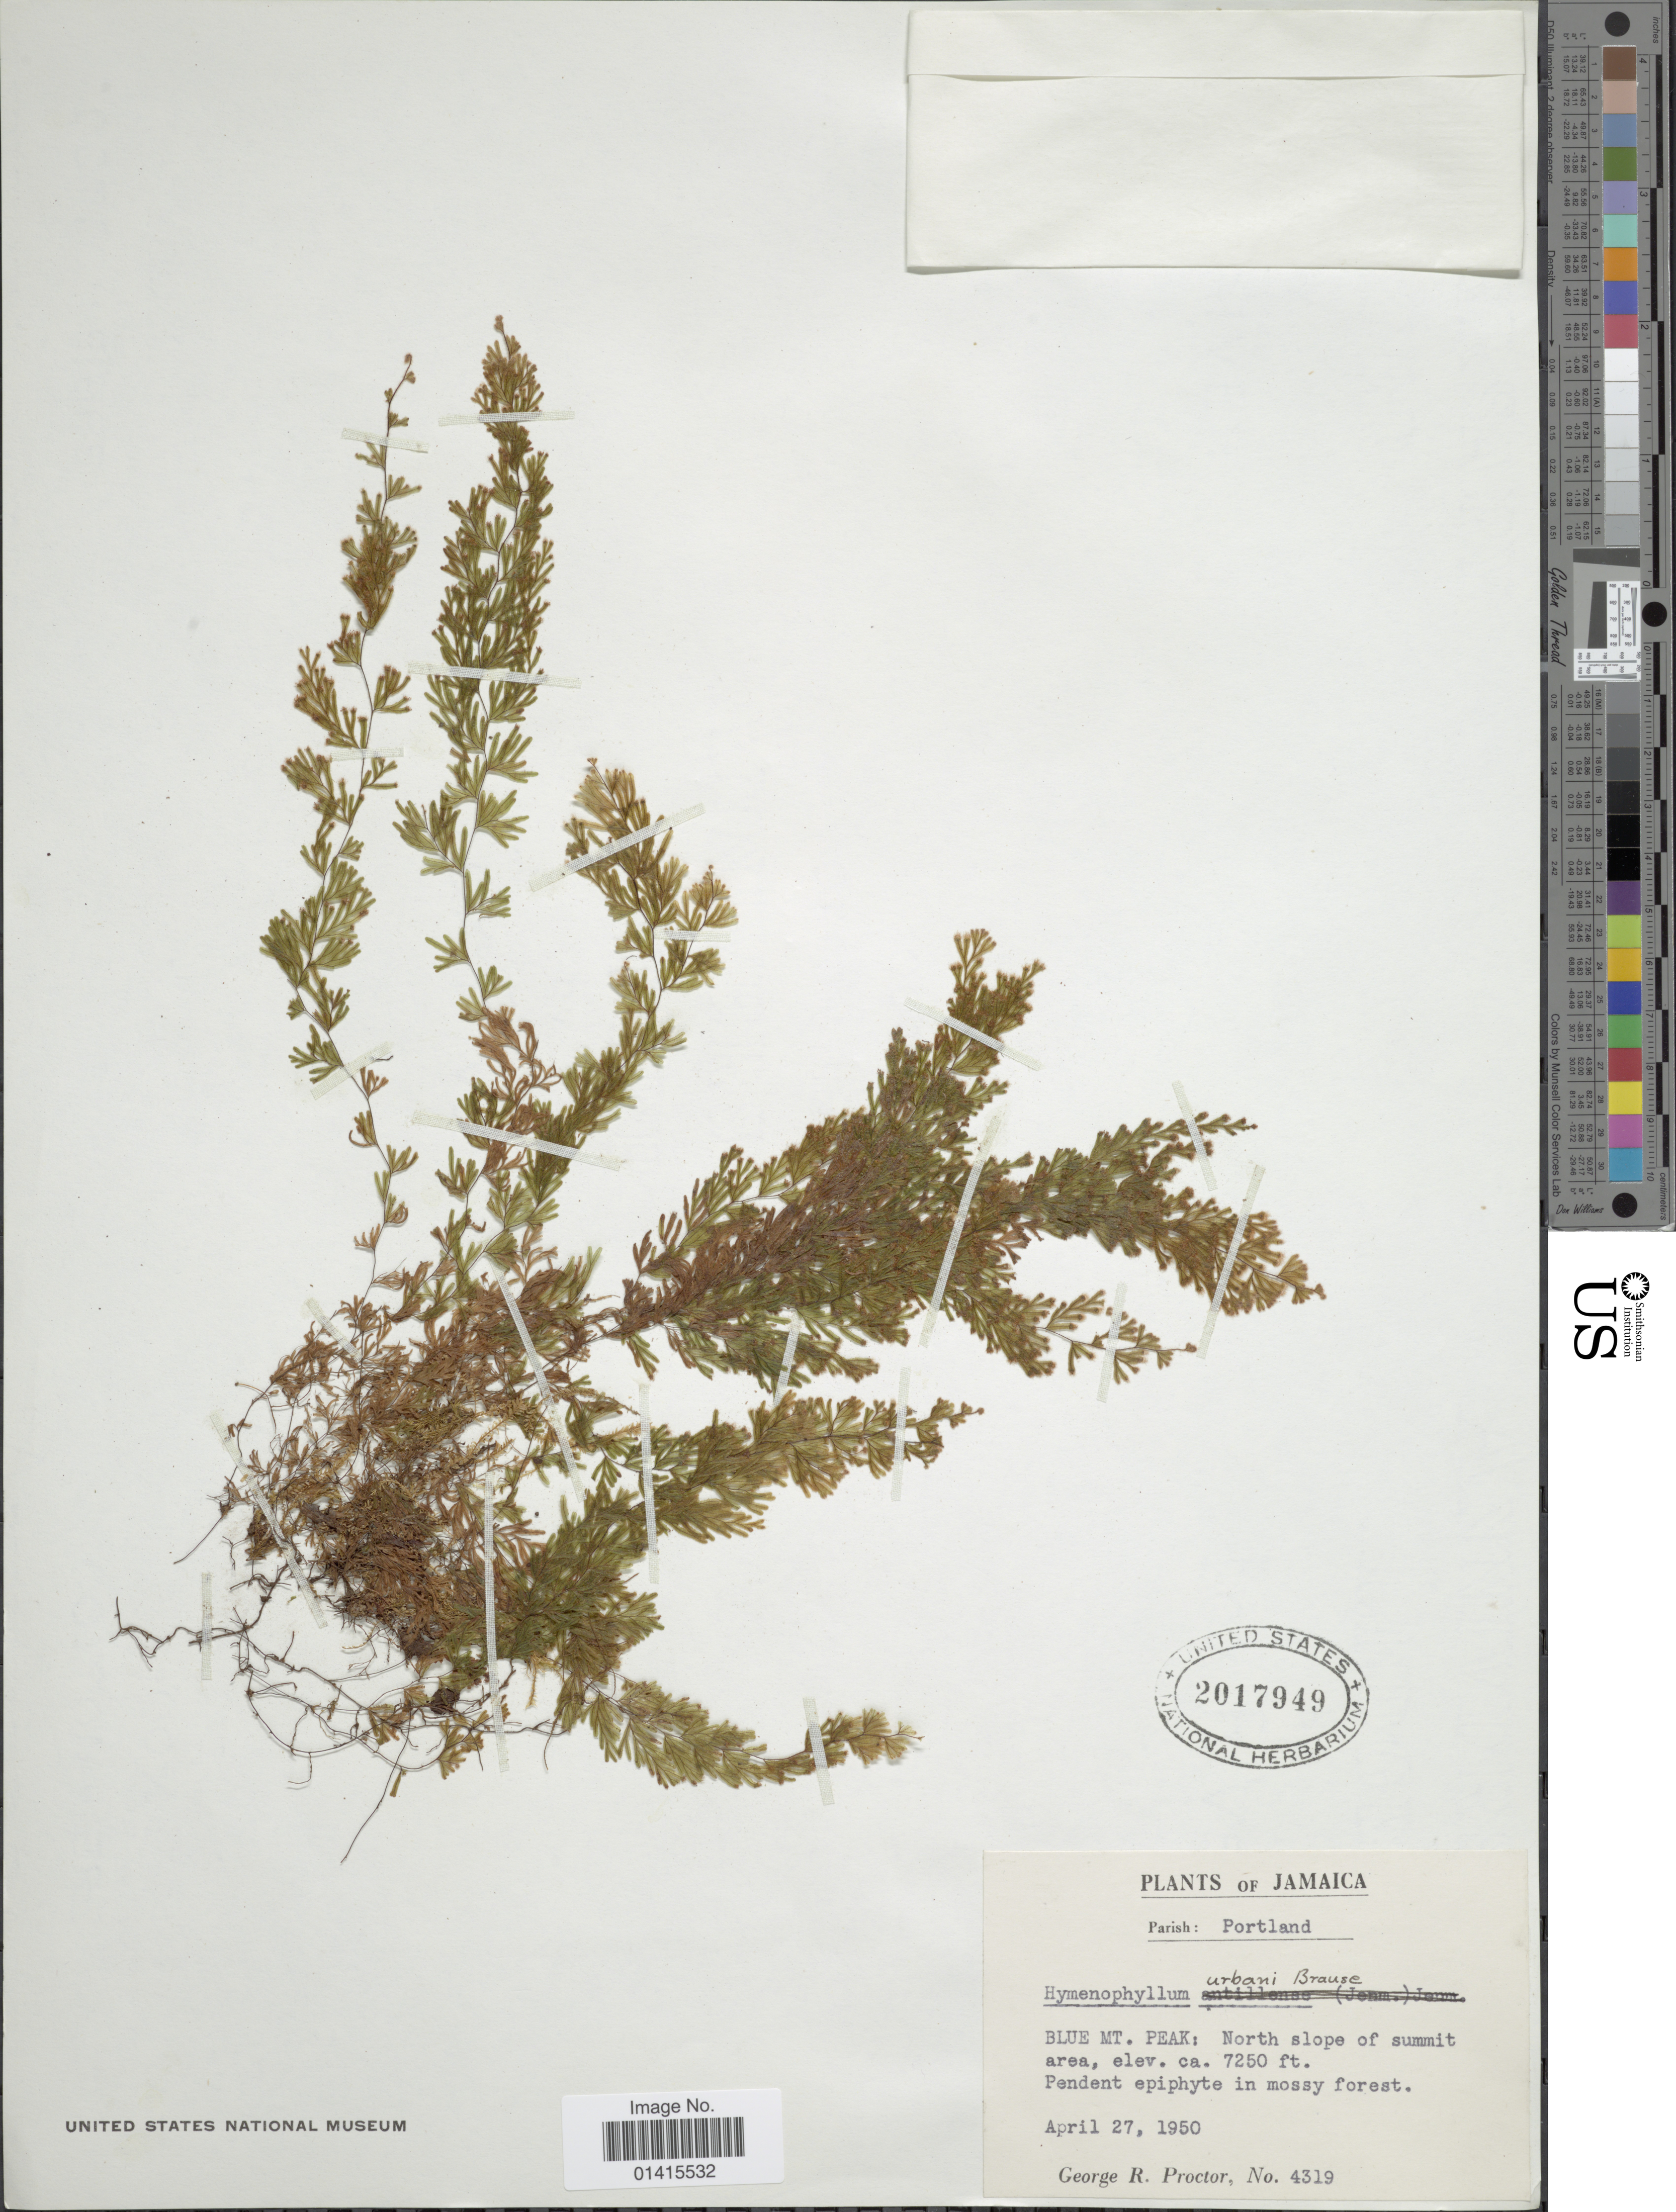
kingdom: Plantae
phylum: Tracheophyta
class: Polypodiopsida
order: Hymenophyllales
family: Hymenophyllaceae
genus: Hymenophyllum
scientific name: Hymenophyllum urbanii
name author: Brause in Urb.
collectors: R. Proctor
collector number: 4319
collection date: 1950-04-27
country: Jamaica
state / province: Portland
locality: Parish: Portland, BlUe Mt. Peak; North slope of summit area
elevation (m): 2210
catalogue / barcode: US 2017949